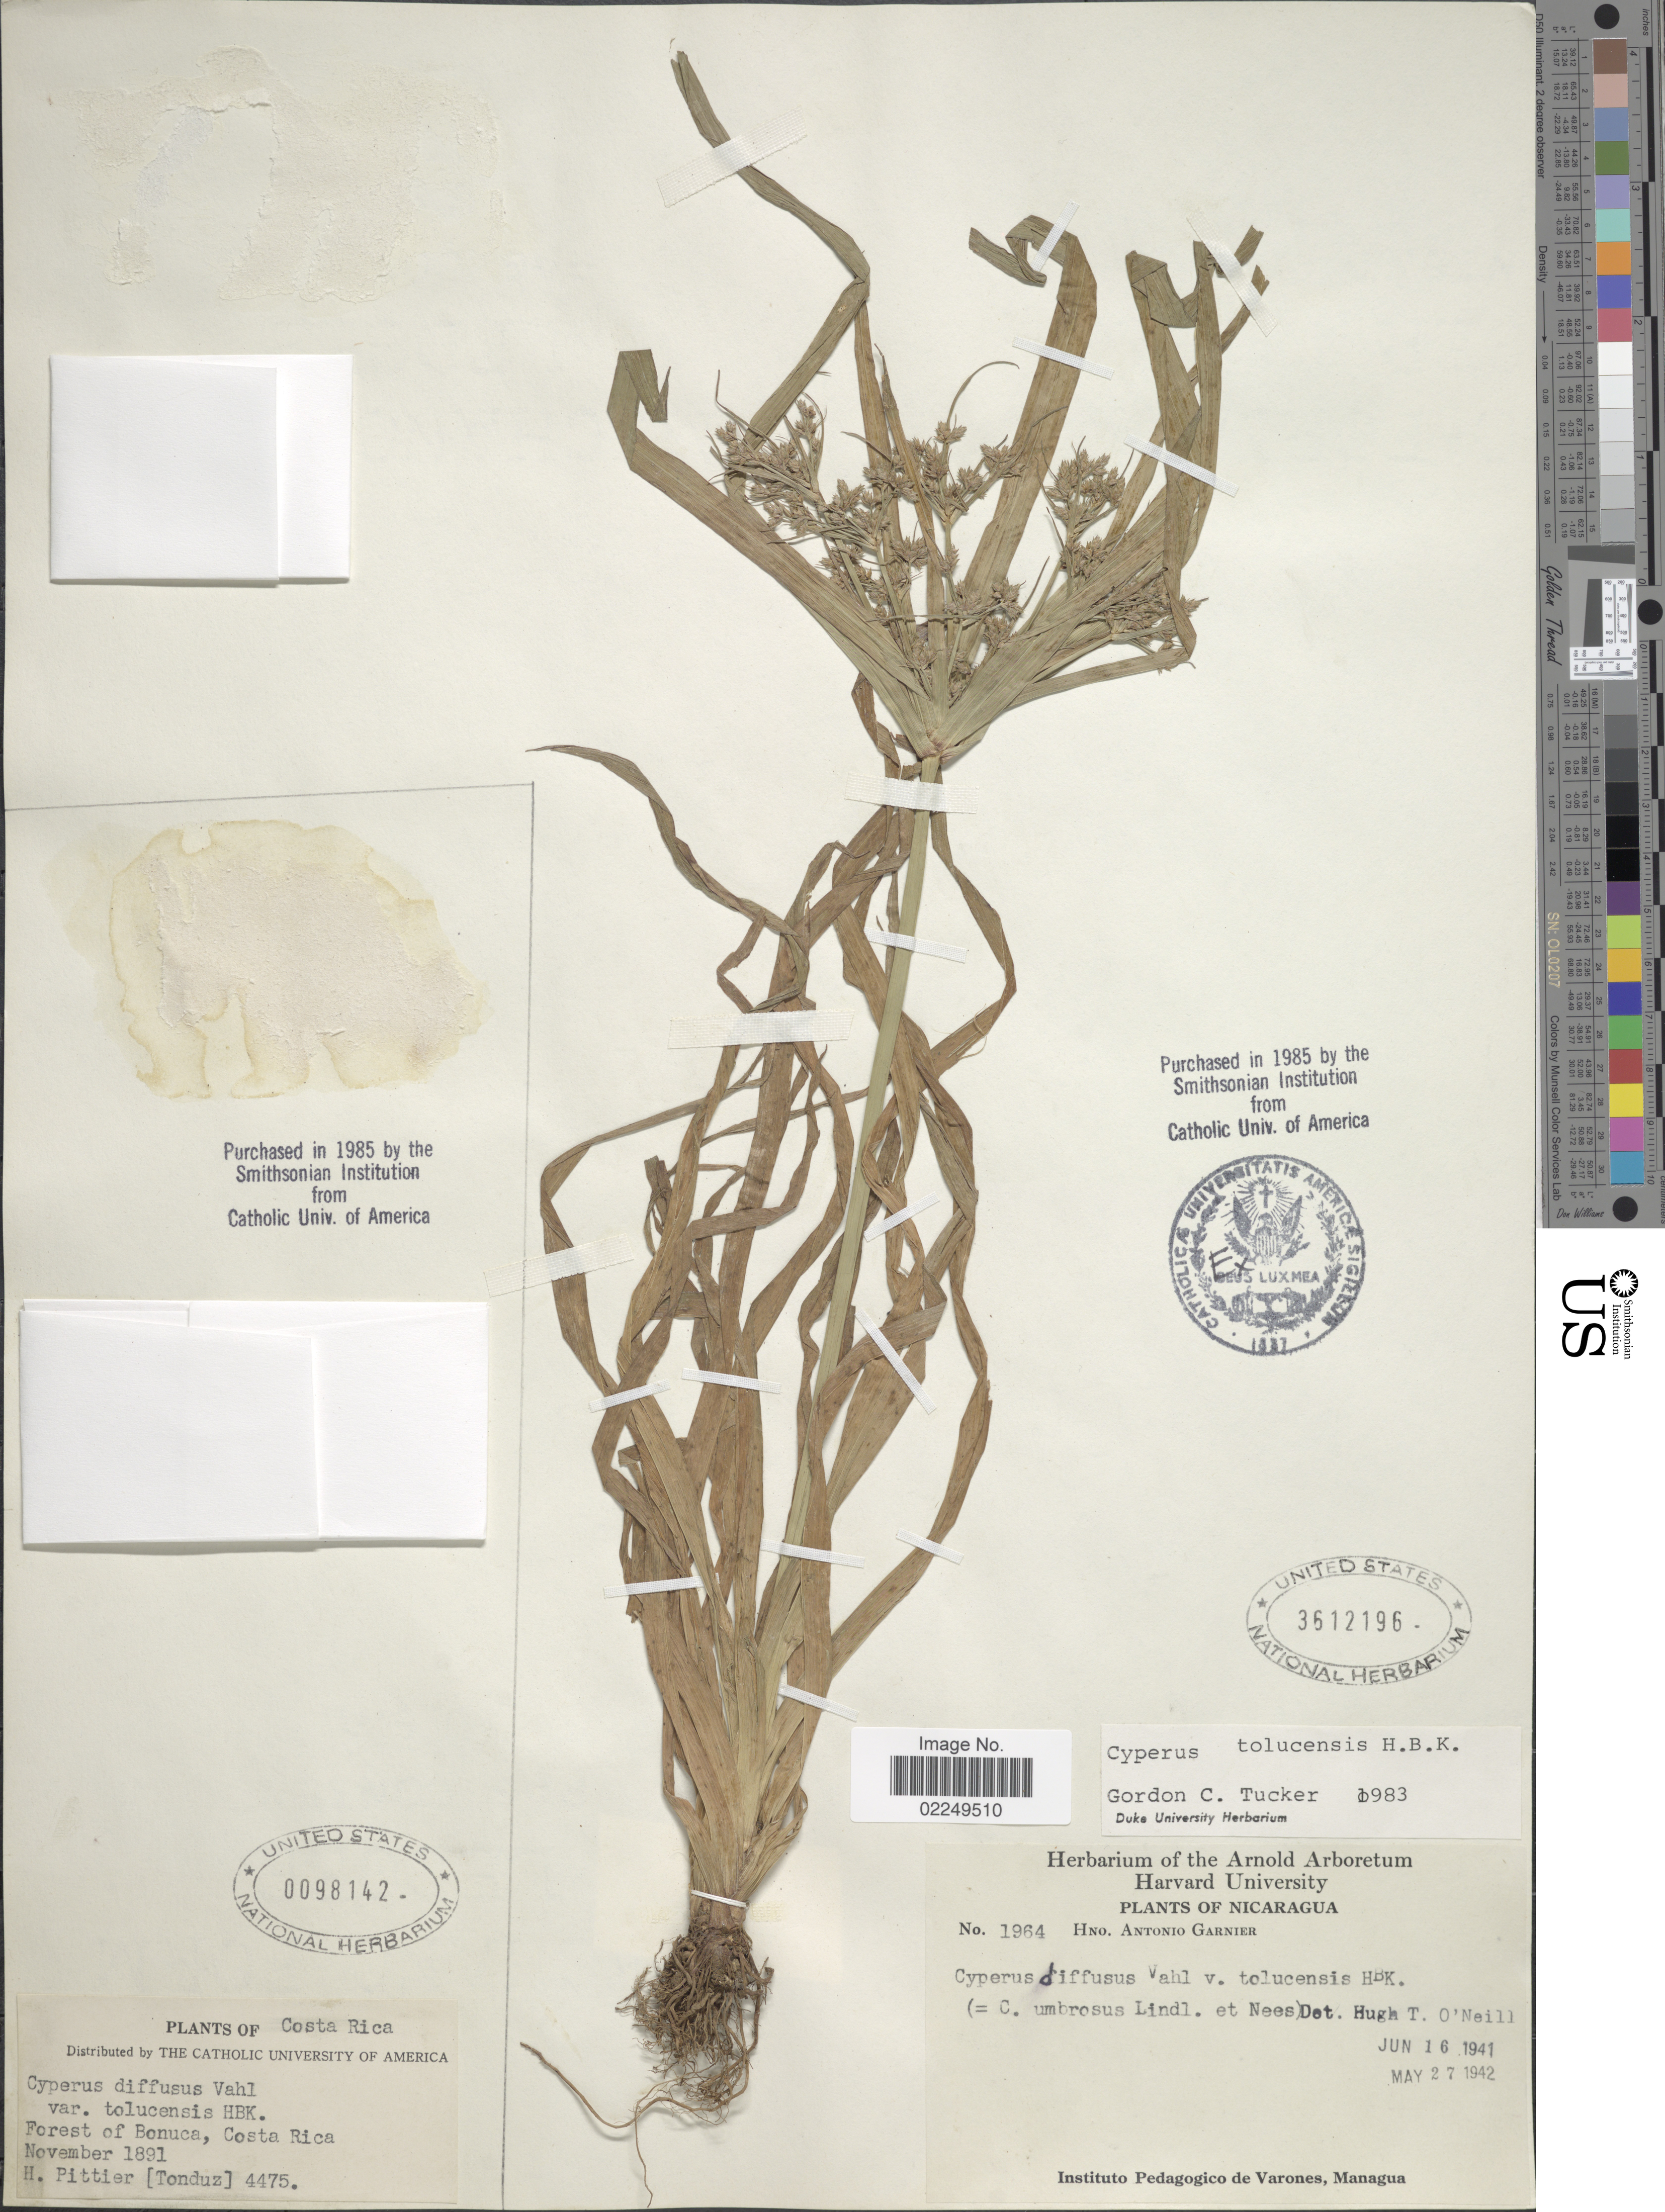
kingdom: Plantae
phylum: Tracheophyta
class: Liliopsida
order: Poales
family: Cyperaceae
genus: Cyperus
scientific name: Cyperus laxus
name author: Lam.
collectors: Bro. A. Garnier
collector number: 1964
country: Nicaragua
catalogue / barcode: US 98142-2